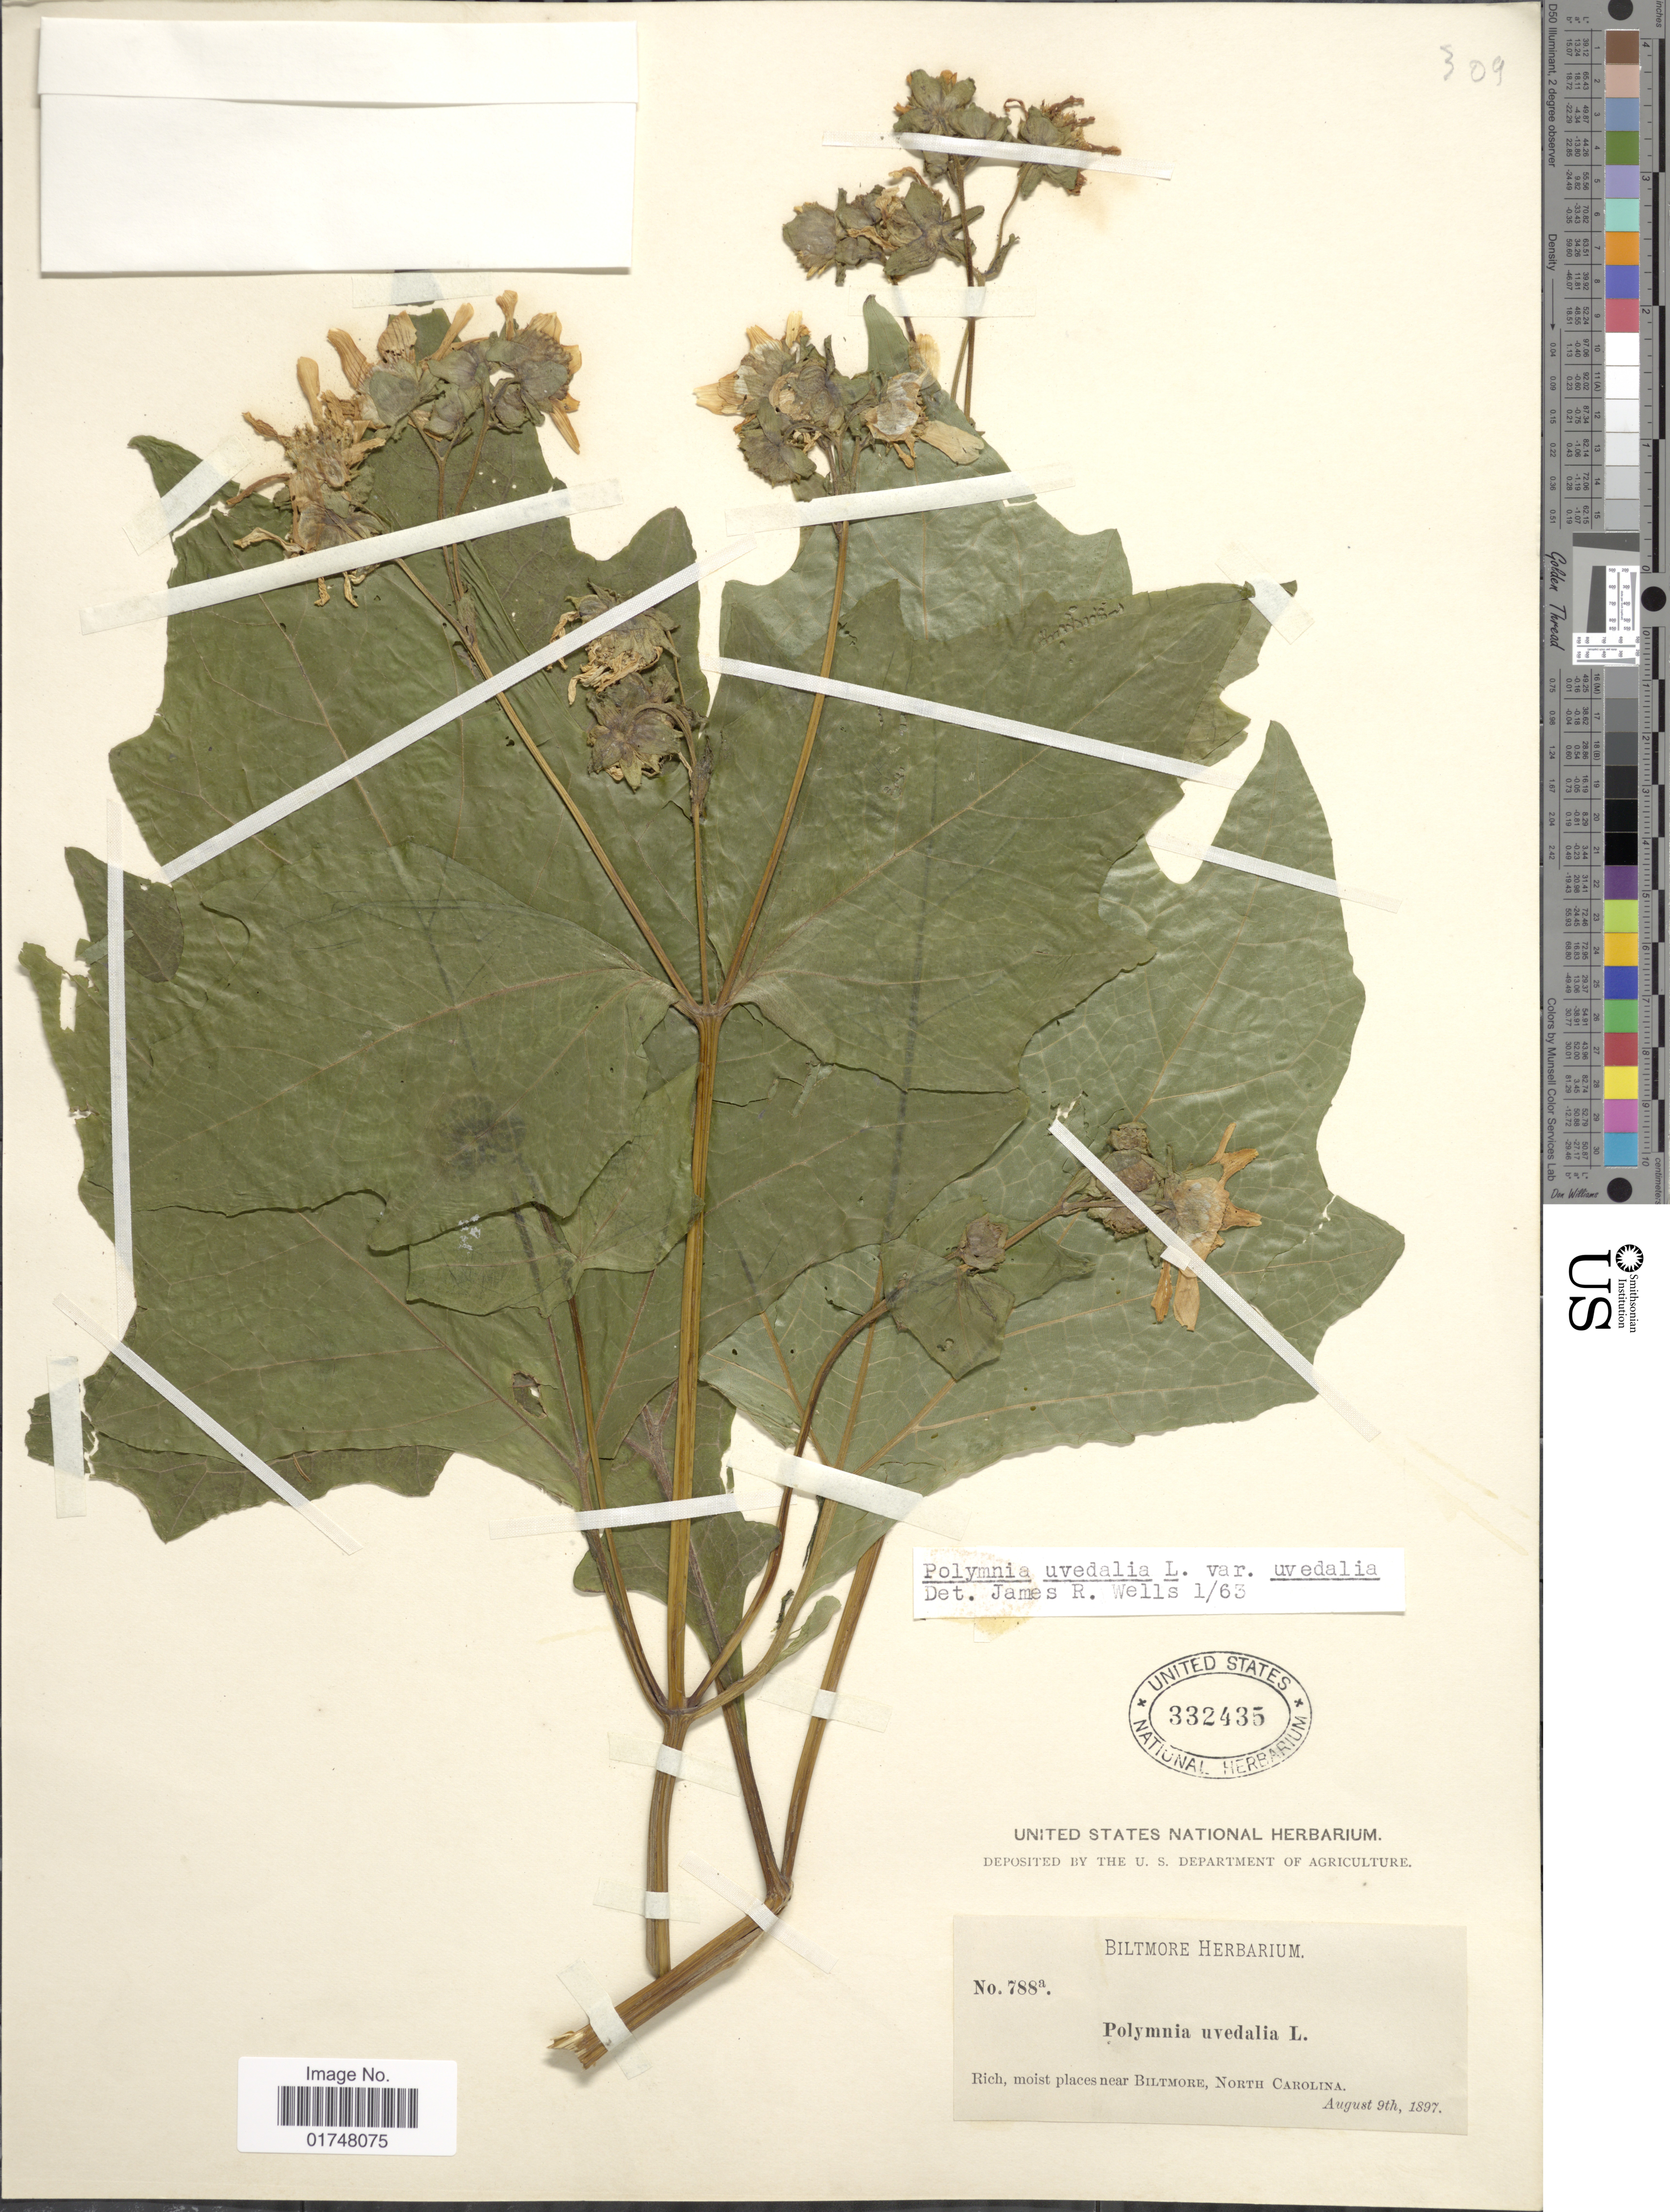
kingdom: Plantae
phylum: Tracheophyta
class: Magnoliopsida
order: Asterales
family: Asteraceae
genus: Smallanthus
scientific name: Smallanthus uvedalia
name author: (L.) Mack. ex Mack.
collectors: ex herb. Biltmore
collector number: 788a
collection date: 1897-08-09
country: United States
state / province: North Carolina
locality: Near Biltmore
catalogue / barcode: US 332435